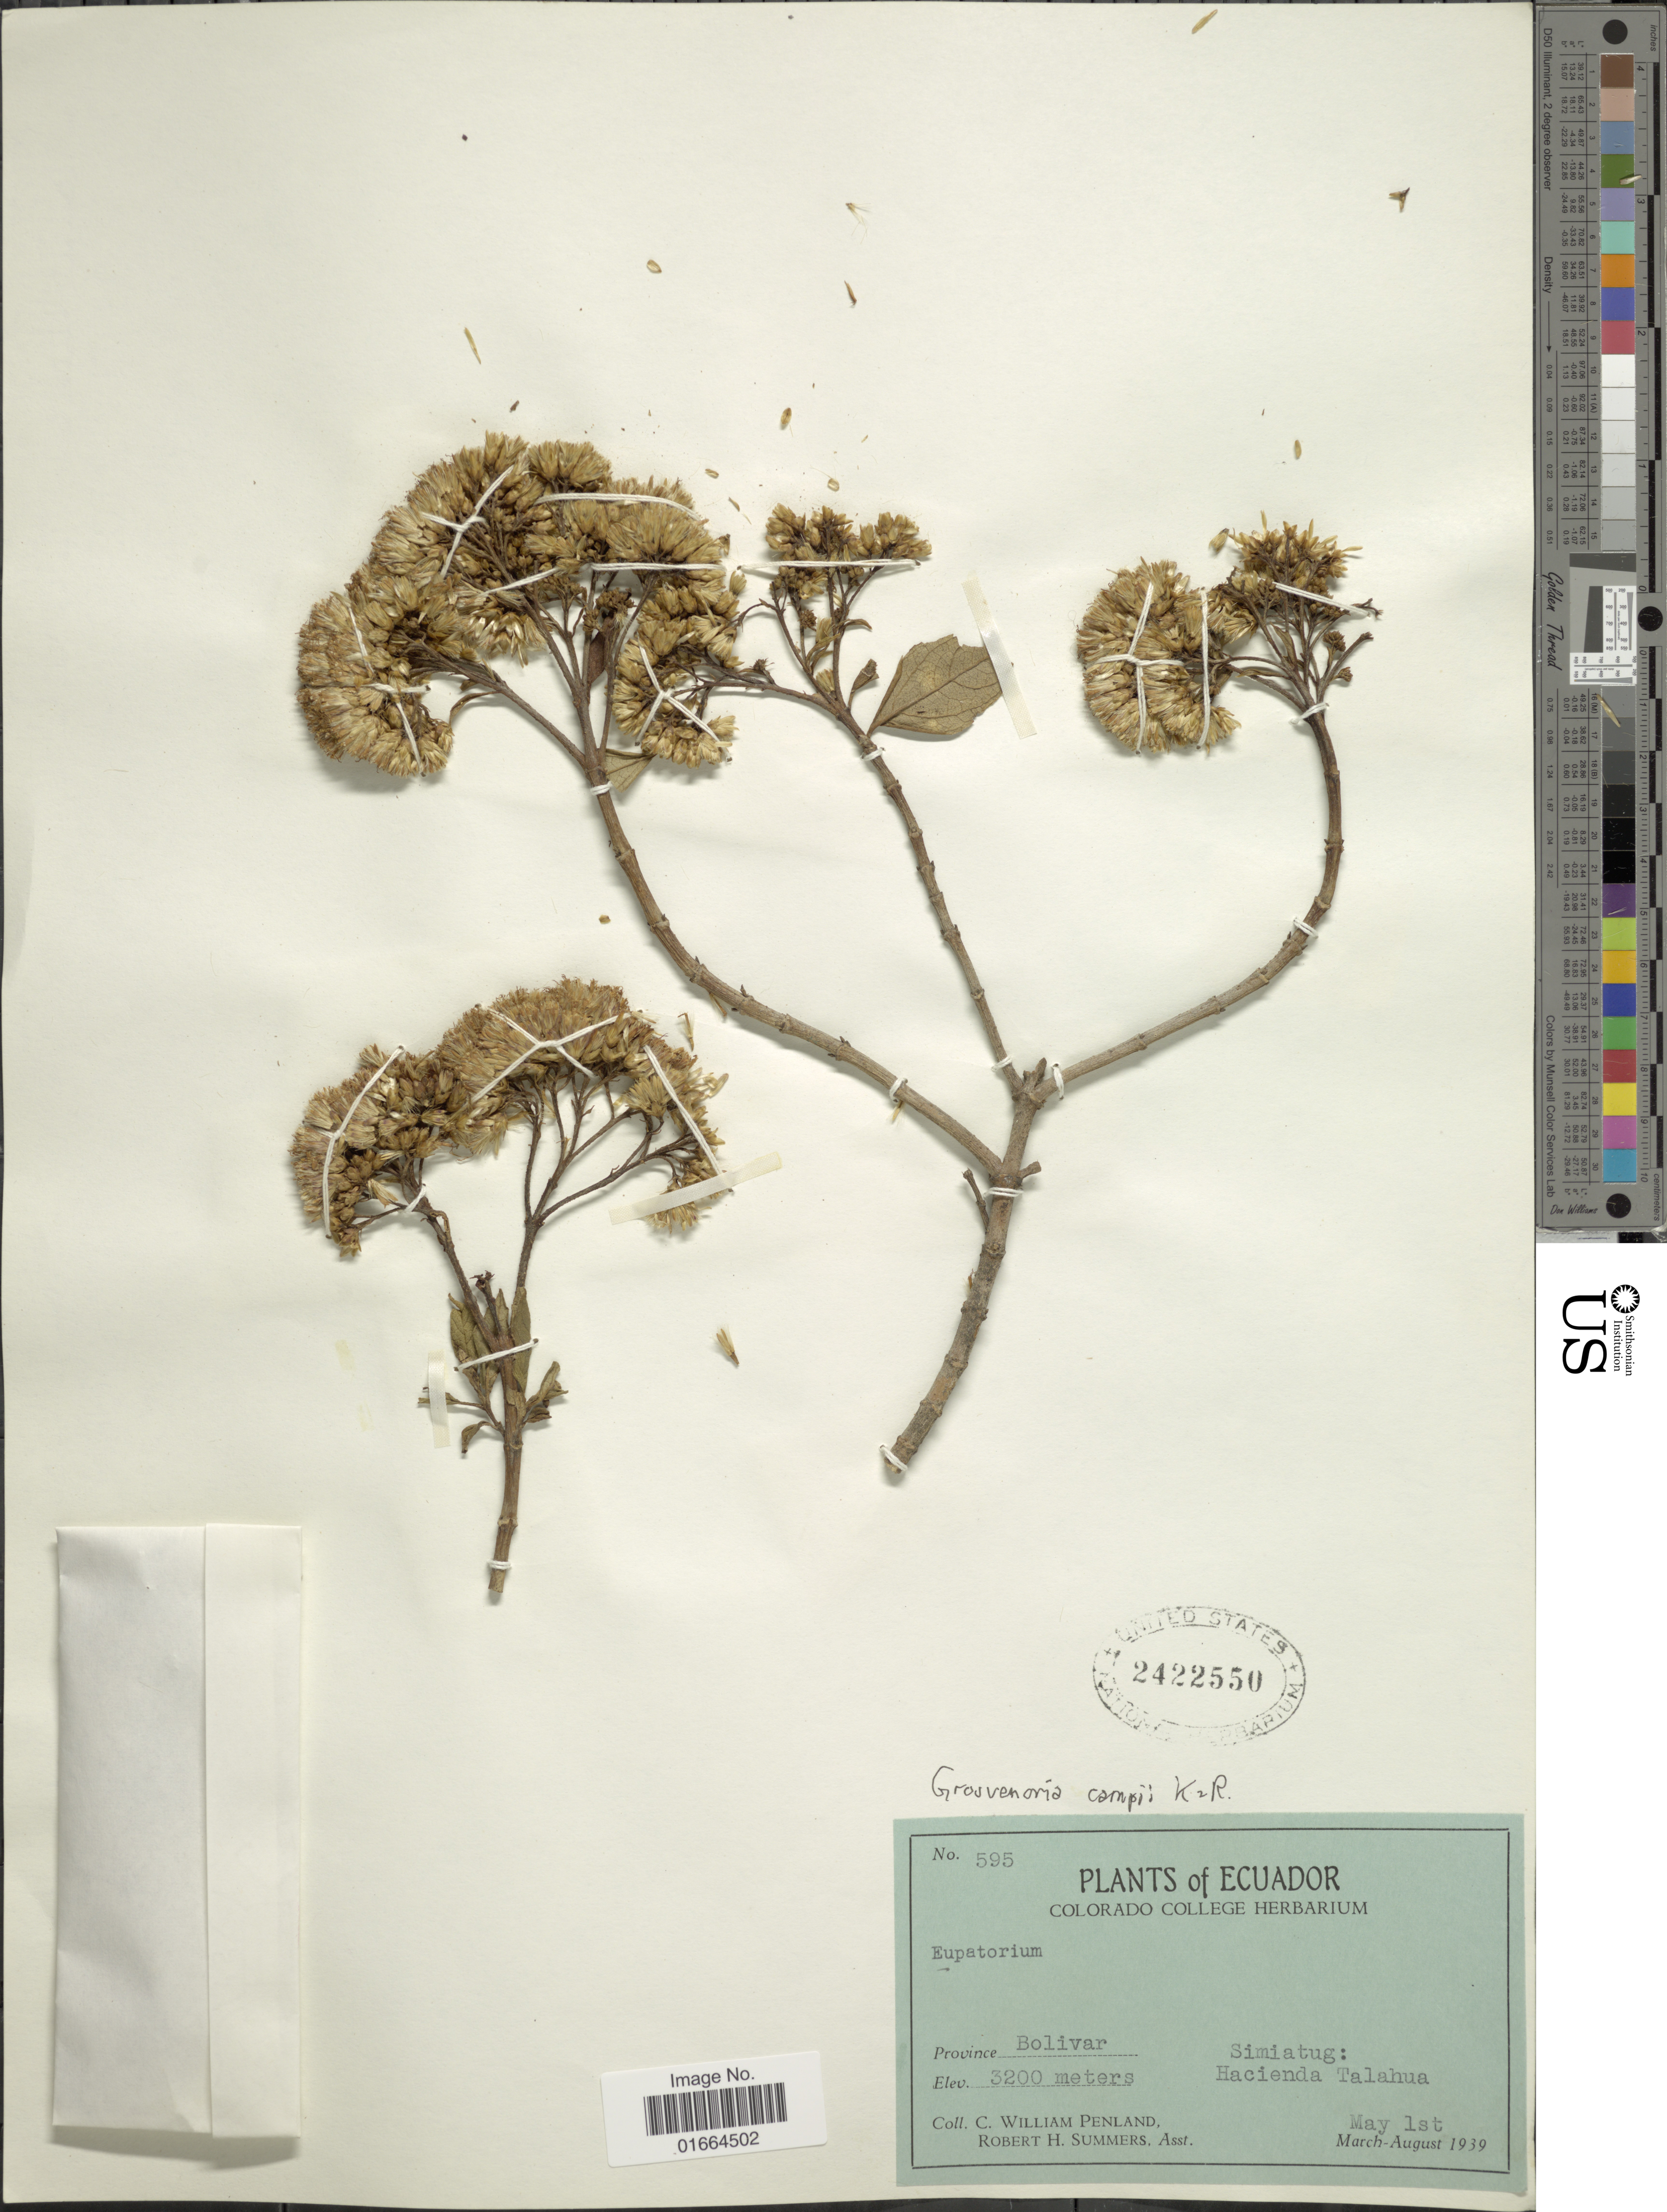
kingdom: Plantae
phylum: Tracheophyta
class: Magnoliopsida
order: Asterales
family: Asteraceae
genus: Grosvenoria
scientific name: Grosvenoria campii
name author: R.M. King & H. Rob.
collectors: C. W. Penland & R. Summers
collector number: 595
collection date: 1939-05-01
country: Ecuador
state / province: Bolívar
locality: Province Bolivar, Simiatug: Hacienda Talahua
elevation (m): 3200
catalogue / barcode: US 2422550